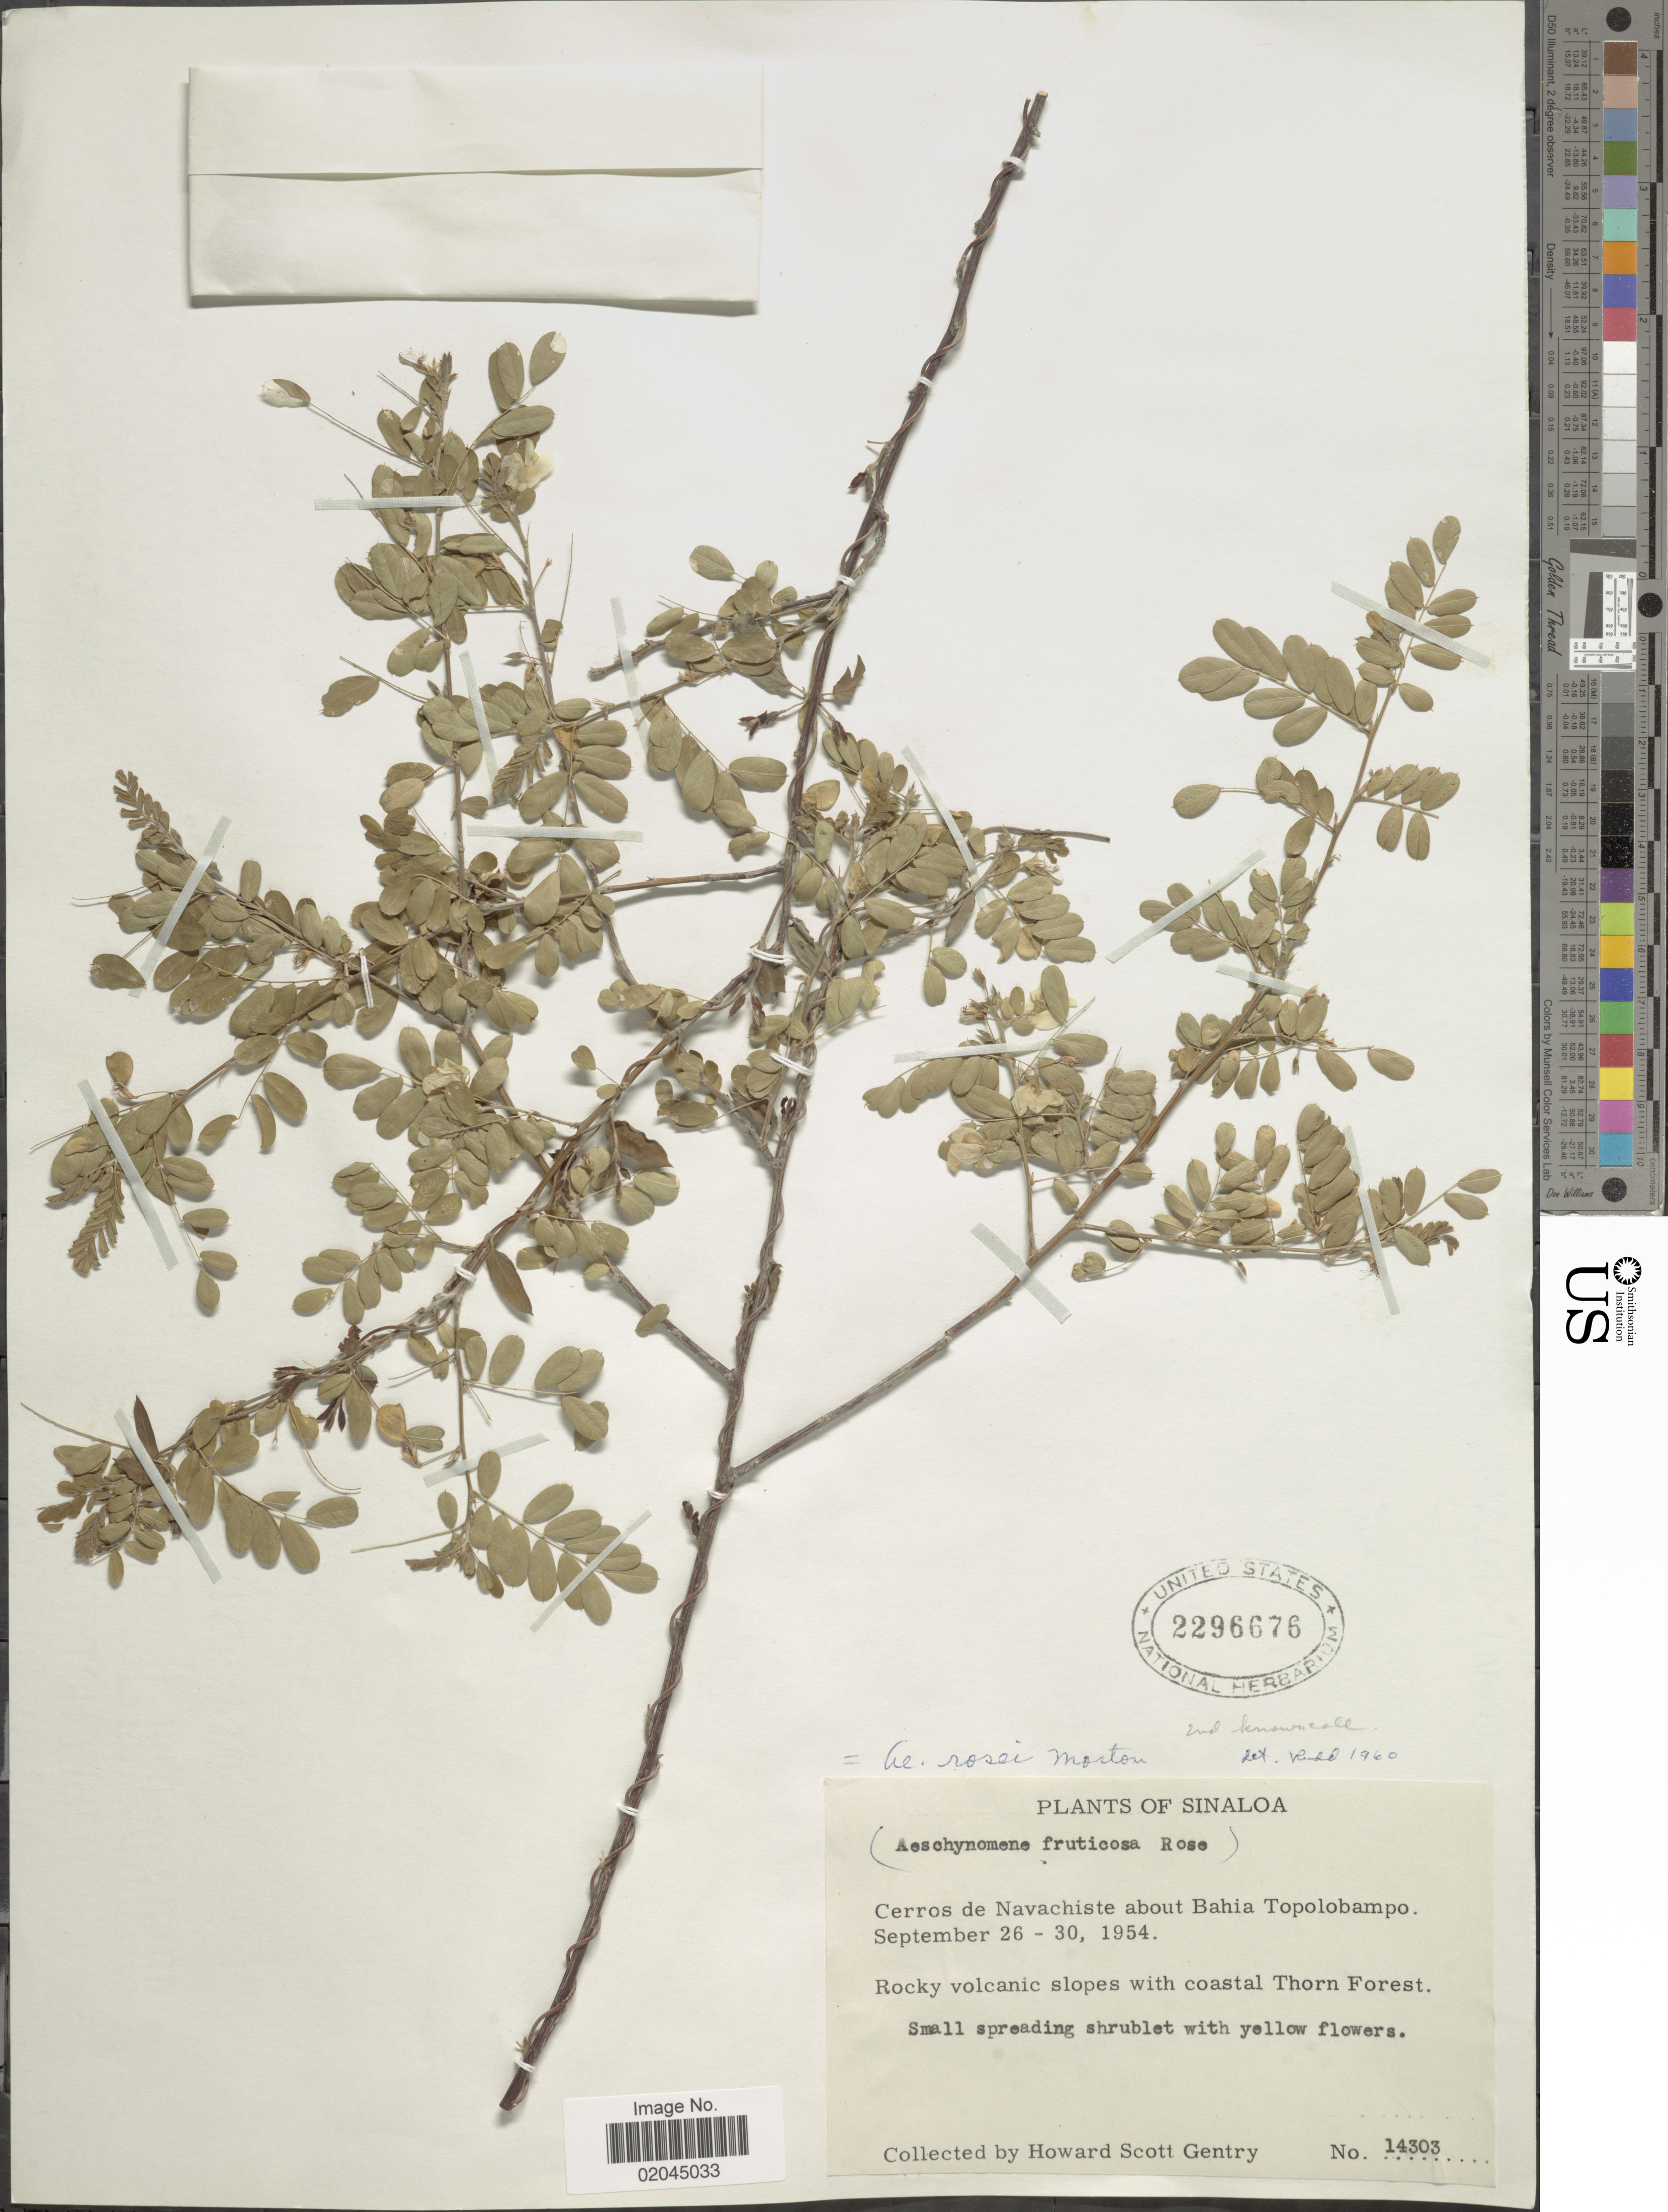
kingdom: Plantae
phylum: Tracheophyta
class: Magnoliopsida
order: Fabales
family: Fabaceae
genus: Aeschynomene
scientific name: Aeschynomene rosei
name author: C.V. Morton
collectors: H. S. Gentry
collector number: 14303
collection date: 1954-09-26/1954-09-30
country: Mexico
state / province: Sinaloa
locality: Cerros de Navachiste about Bahia Topolobampo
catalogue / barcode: US 2296676